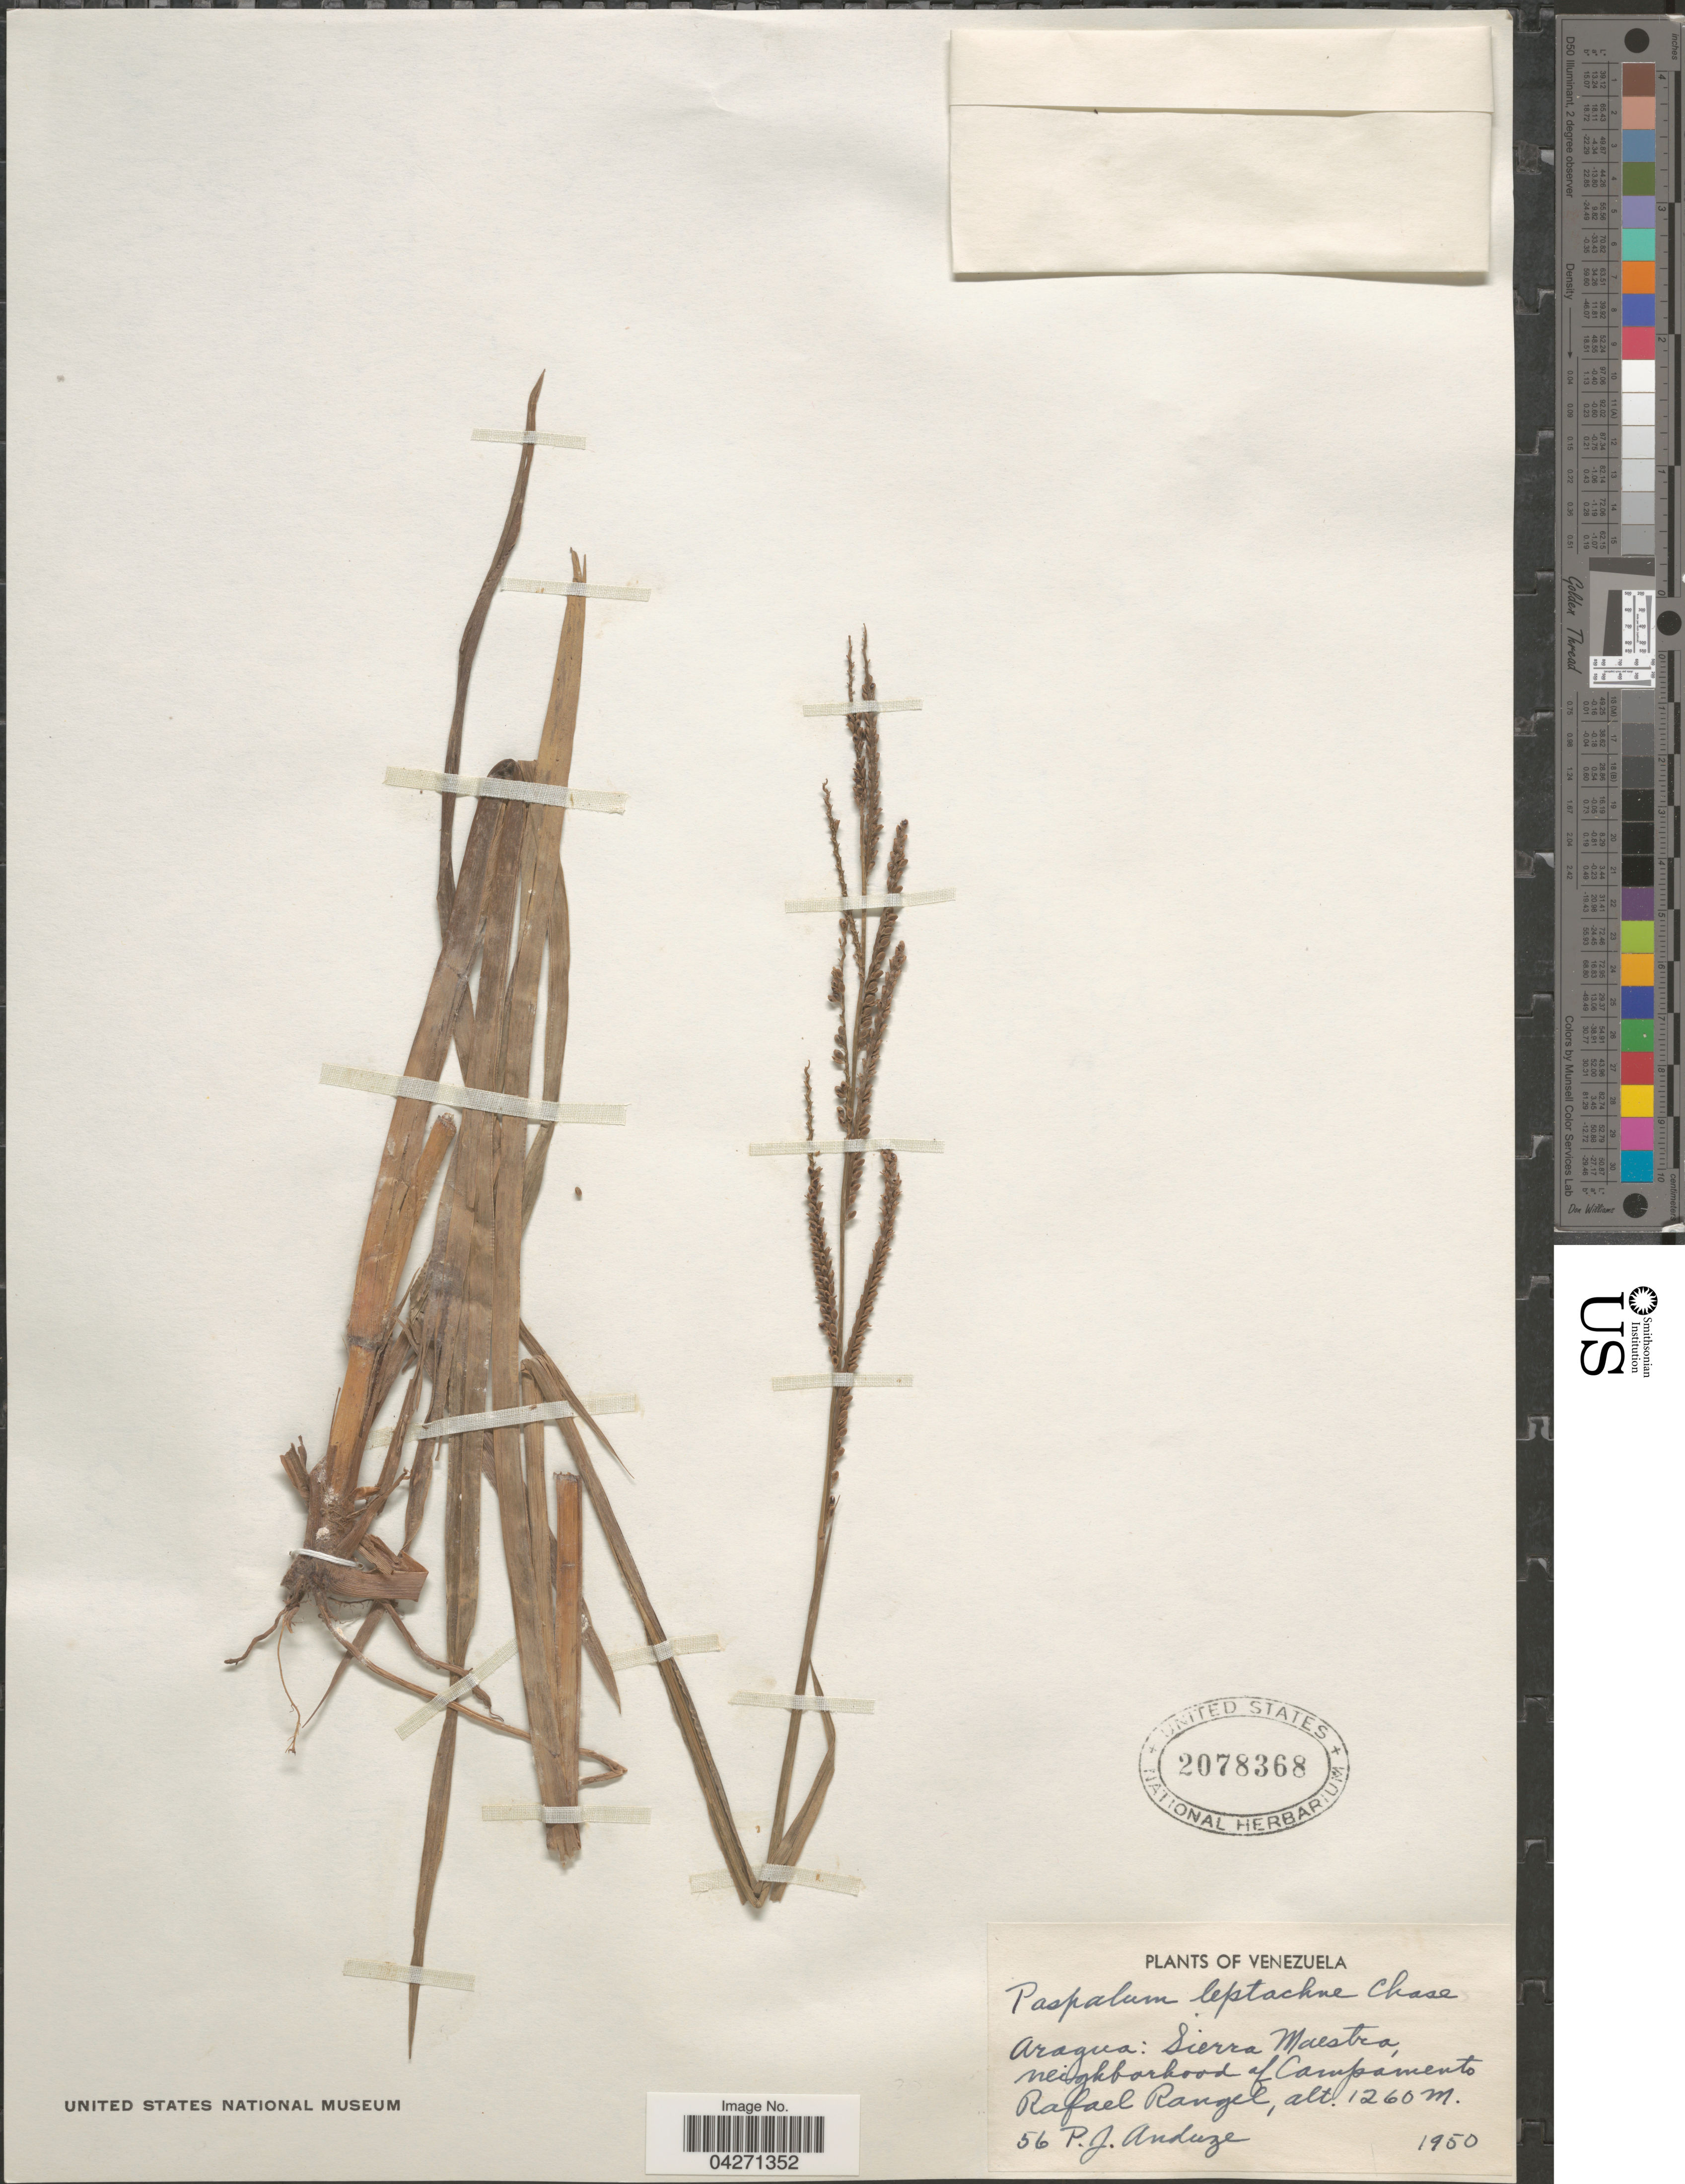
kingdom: Plantae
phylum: Tracheophyta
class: Liliopsida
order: Poales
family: Poaceae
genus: Paspalum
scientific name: Paspalum leptachne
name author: Chase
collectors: P. Anduze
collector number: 56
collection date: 1950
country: Venezuela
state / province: Aragua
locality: Sierra Maestro, neighborhood of Campamento Rafael Rangel.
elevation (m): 1260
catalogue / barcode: US 2078368